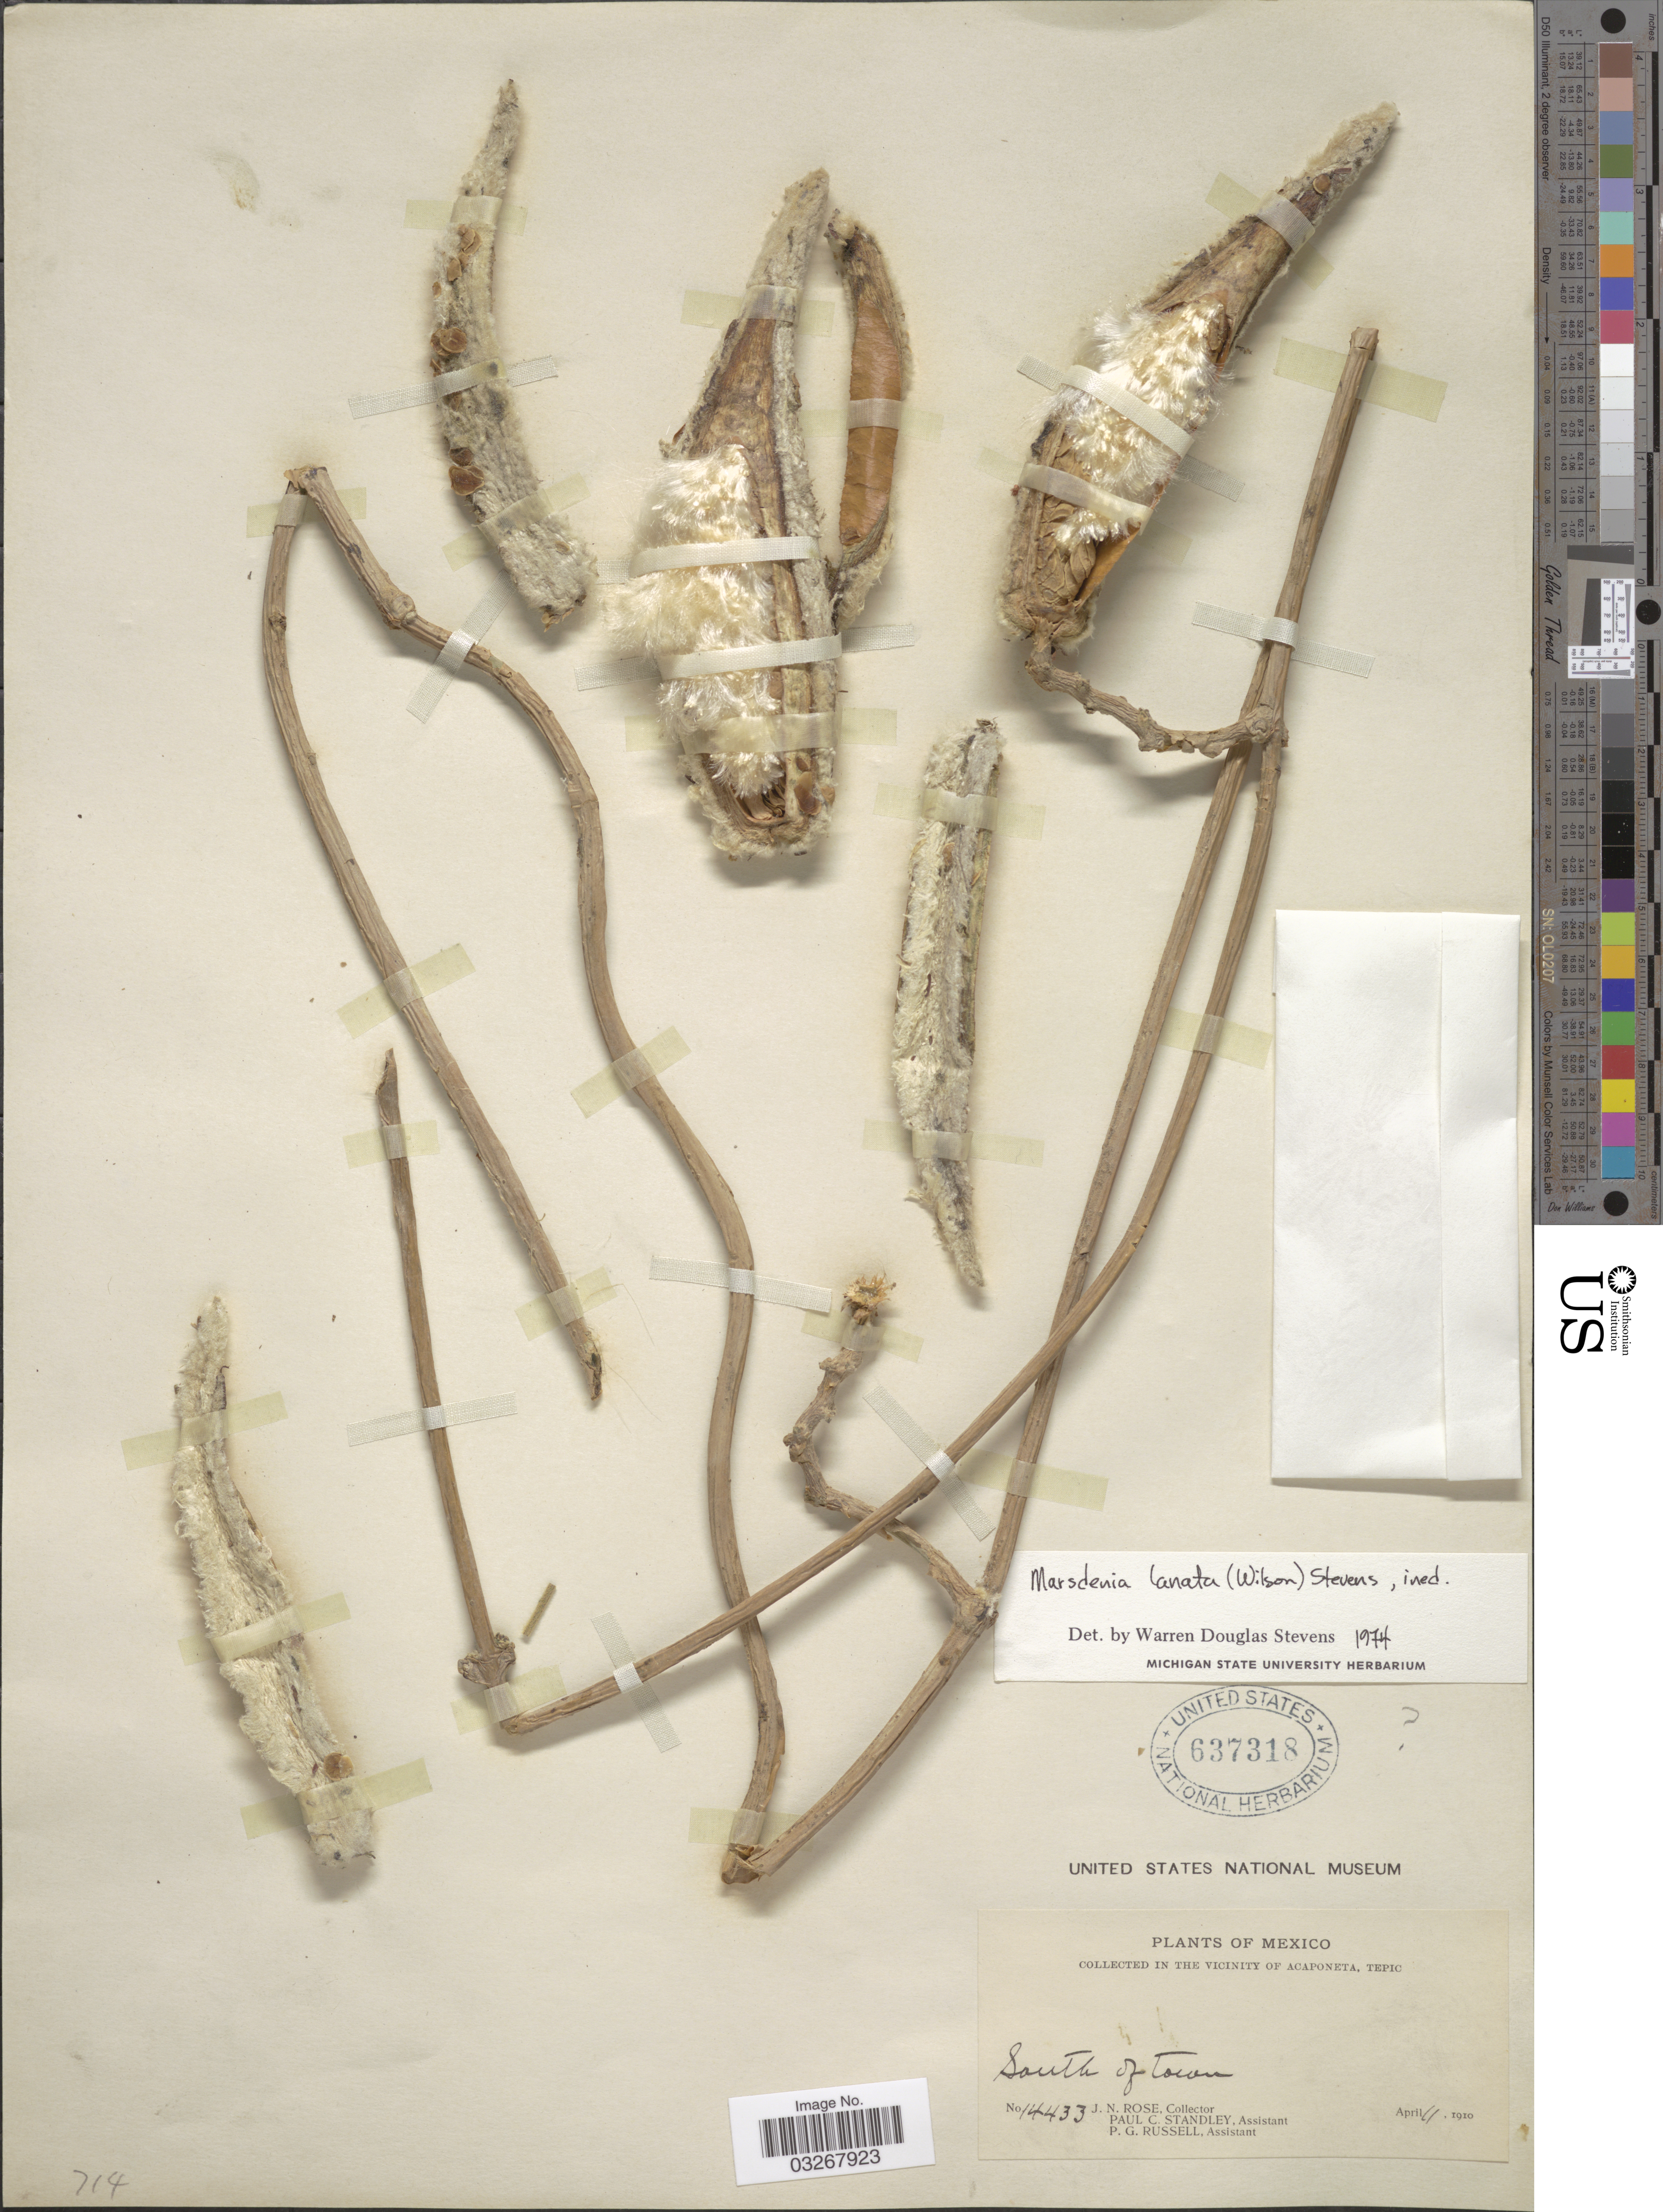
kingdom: Plantae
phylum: Tracheophyta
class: Magnoliopsida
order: Gentianales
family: Apocynaceae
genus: Marsdenia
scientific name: Marsdenia lanata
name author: (Paul G. Wilson) W.D. Stevens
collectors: J. N. Rose, P. C. Standley & P. G. Russell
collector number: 14433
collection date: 1910-04-11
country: Mexico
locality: In the vicinity of Acaponeta, Tepic. South of Town.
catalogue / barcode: US 637318